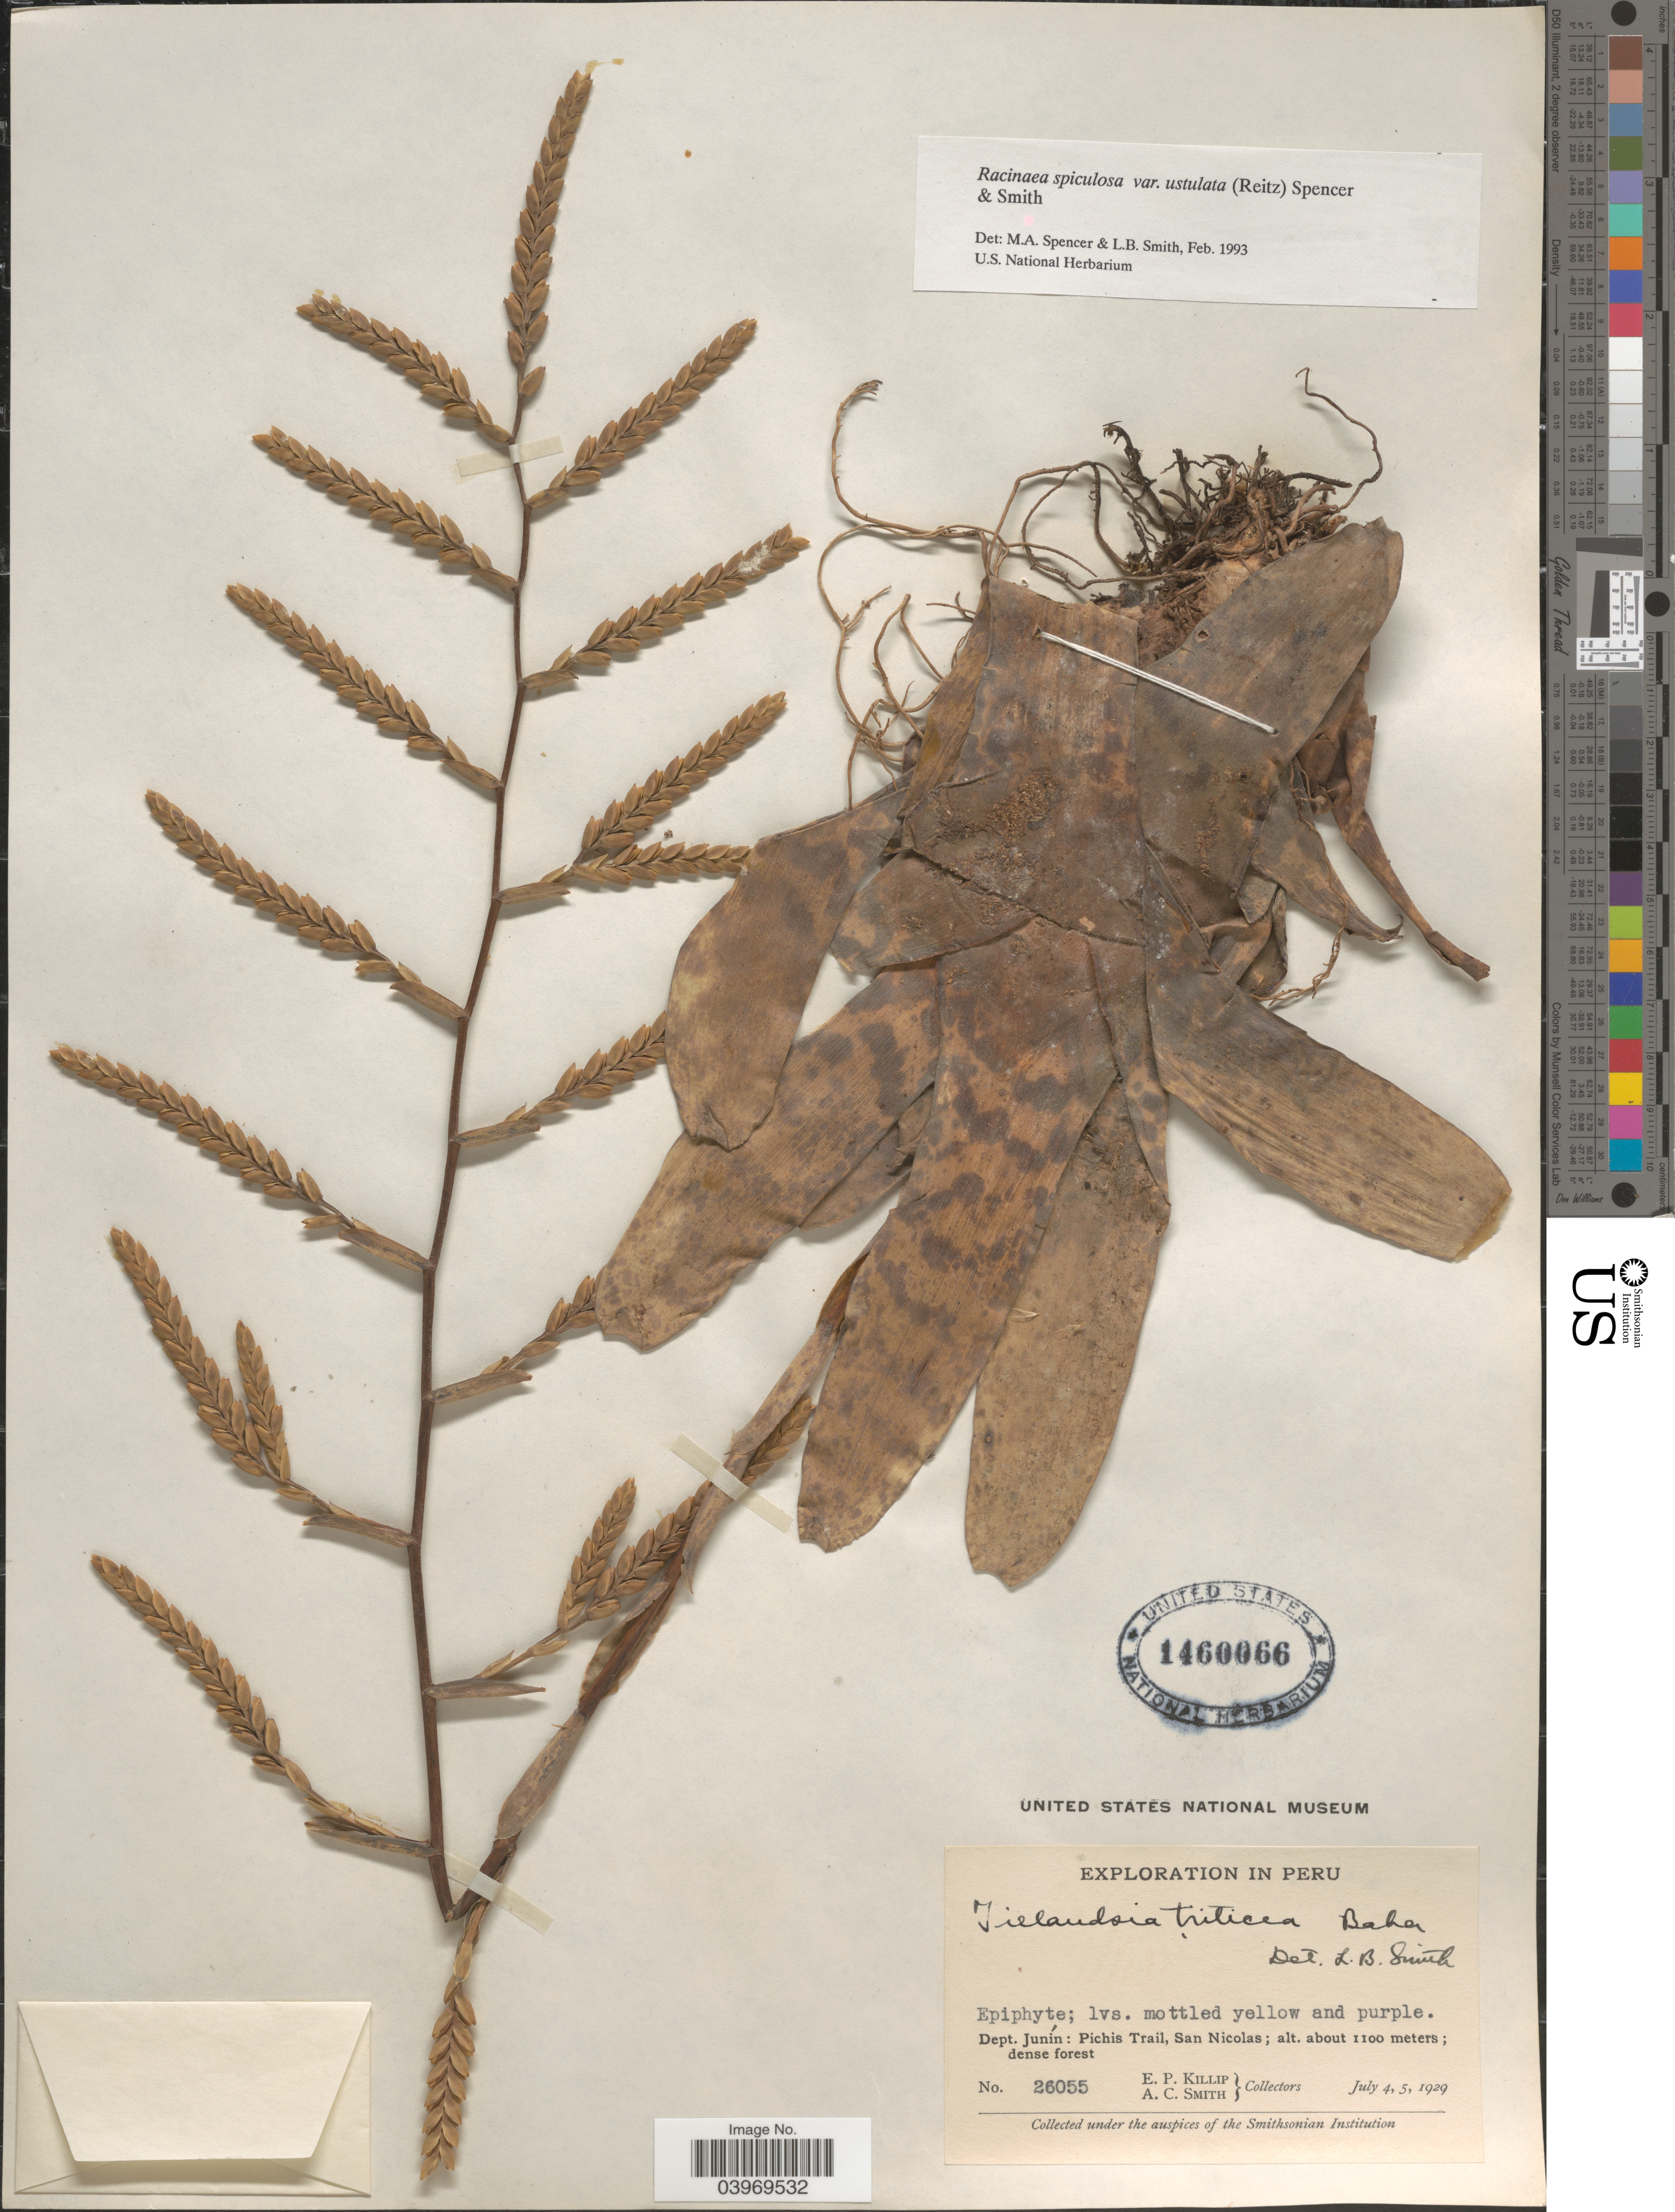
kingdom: Plantae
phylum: Tracheophyta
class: Liliopsida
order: Poales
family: Bromeliaceae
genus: Racinaea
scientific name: Racinaea spiculosa var. ustulata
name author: (Reitz) M.A. Spencer & L.B. Sm.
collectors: E. P. Killip & A. C. Smith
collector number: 26055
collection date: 1929-07-04/1929-07-05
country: Peru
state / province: Junín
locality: Dept. Junín: Pichìs Trail, San Nicolas.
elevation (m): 1100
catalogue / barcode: US 1460066